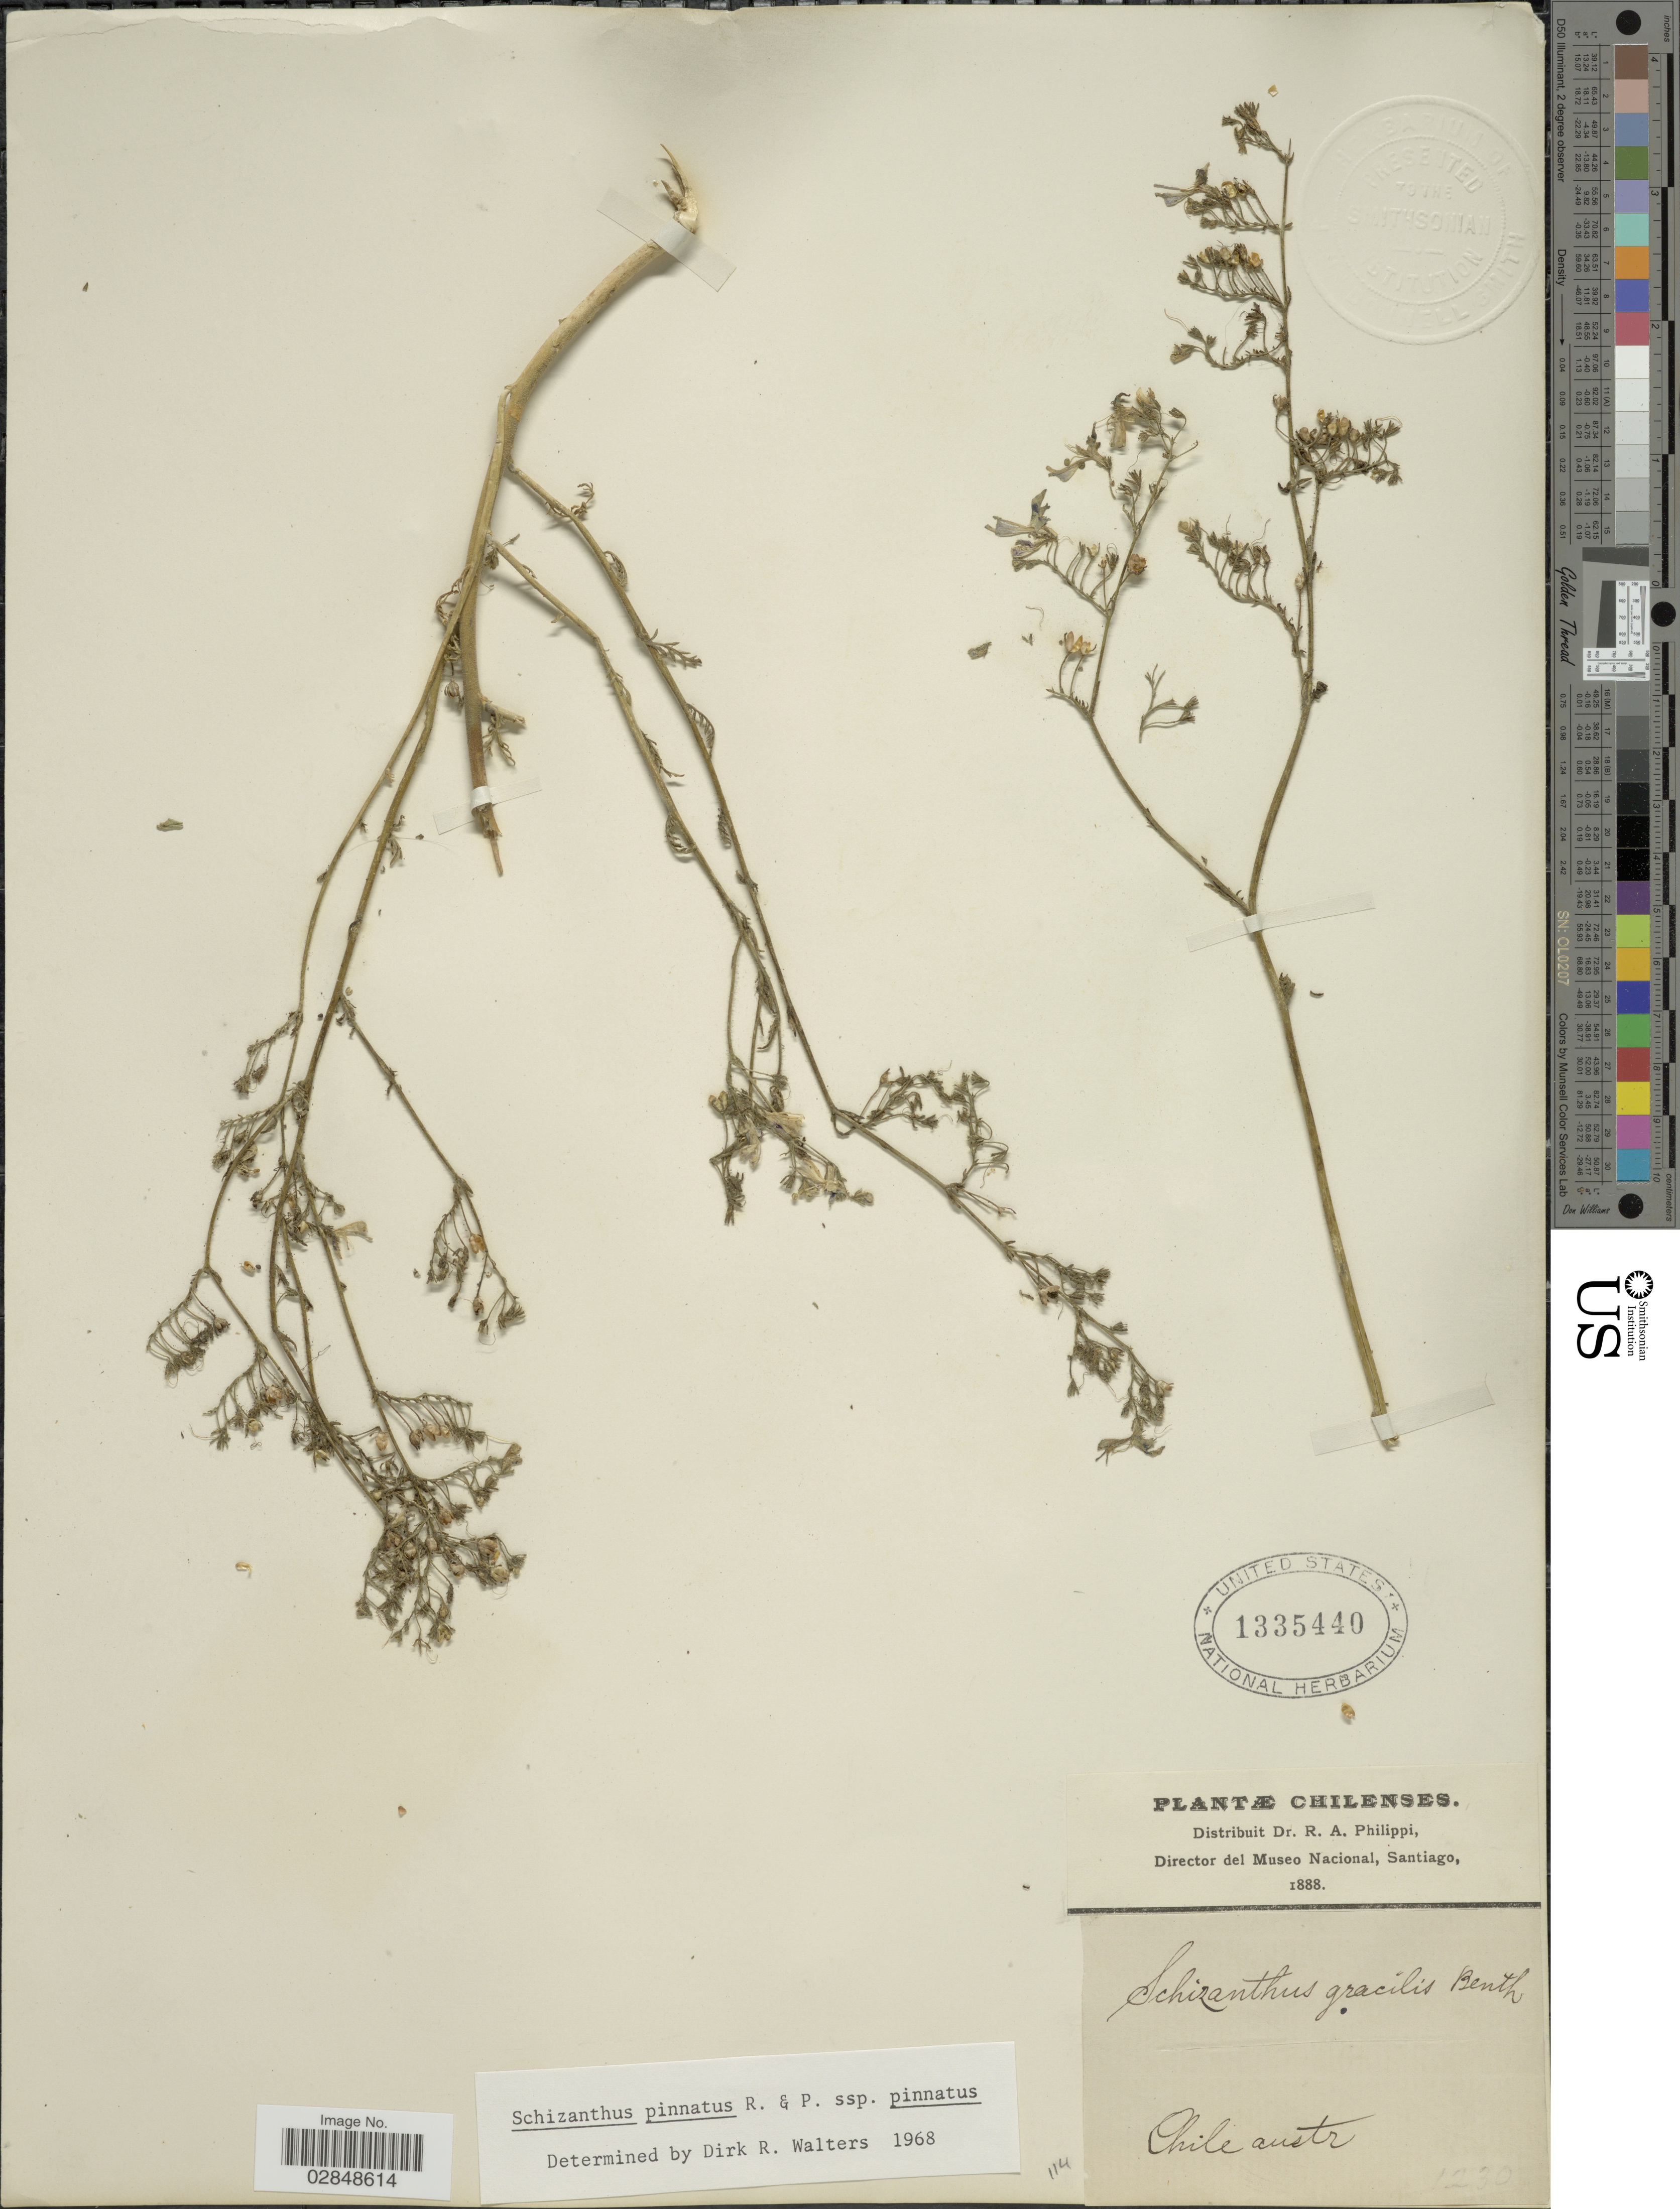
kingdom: Plantae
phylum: Tracheophyta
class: Magnoliopsida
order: Solanales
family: Solanaceae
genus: Schizanthus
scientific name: Schizanthus pinnatus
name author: Ruiz & Pav.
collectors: R. A. Philippi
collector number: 1230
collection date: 1888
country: Chile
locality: Chile austr.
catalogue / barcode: US 1335440